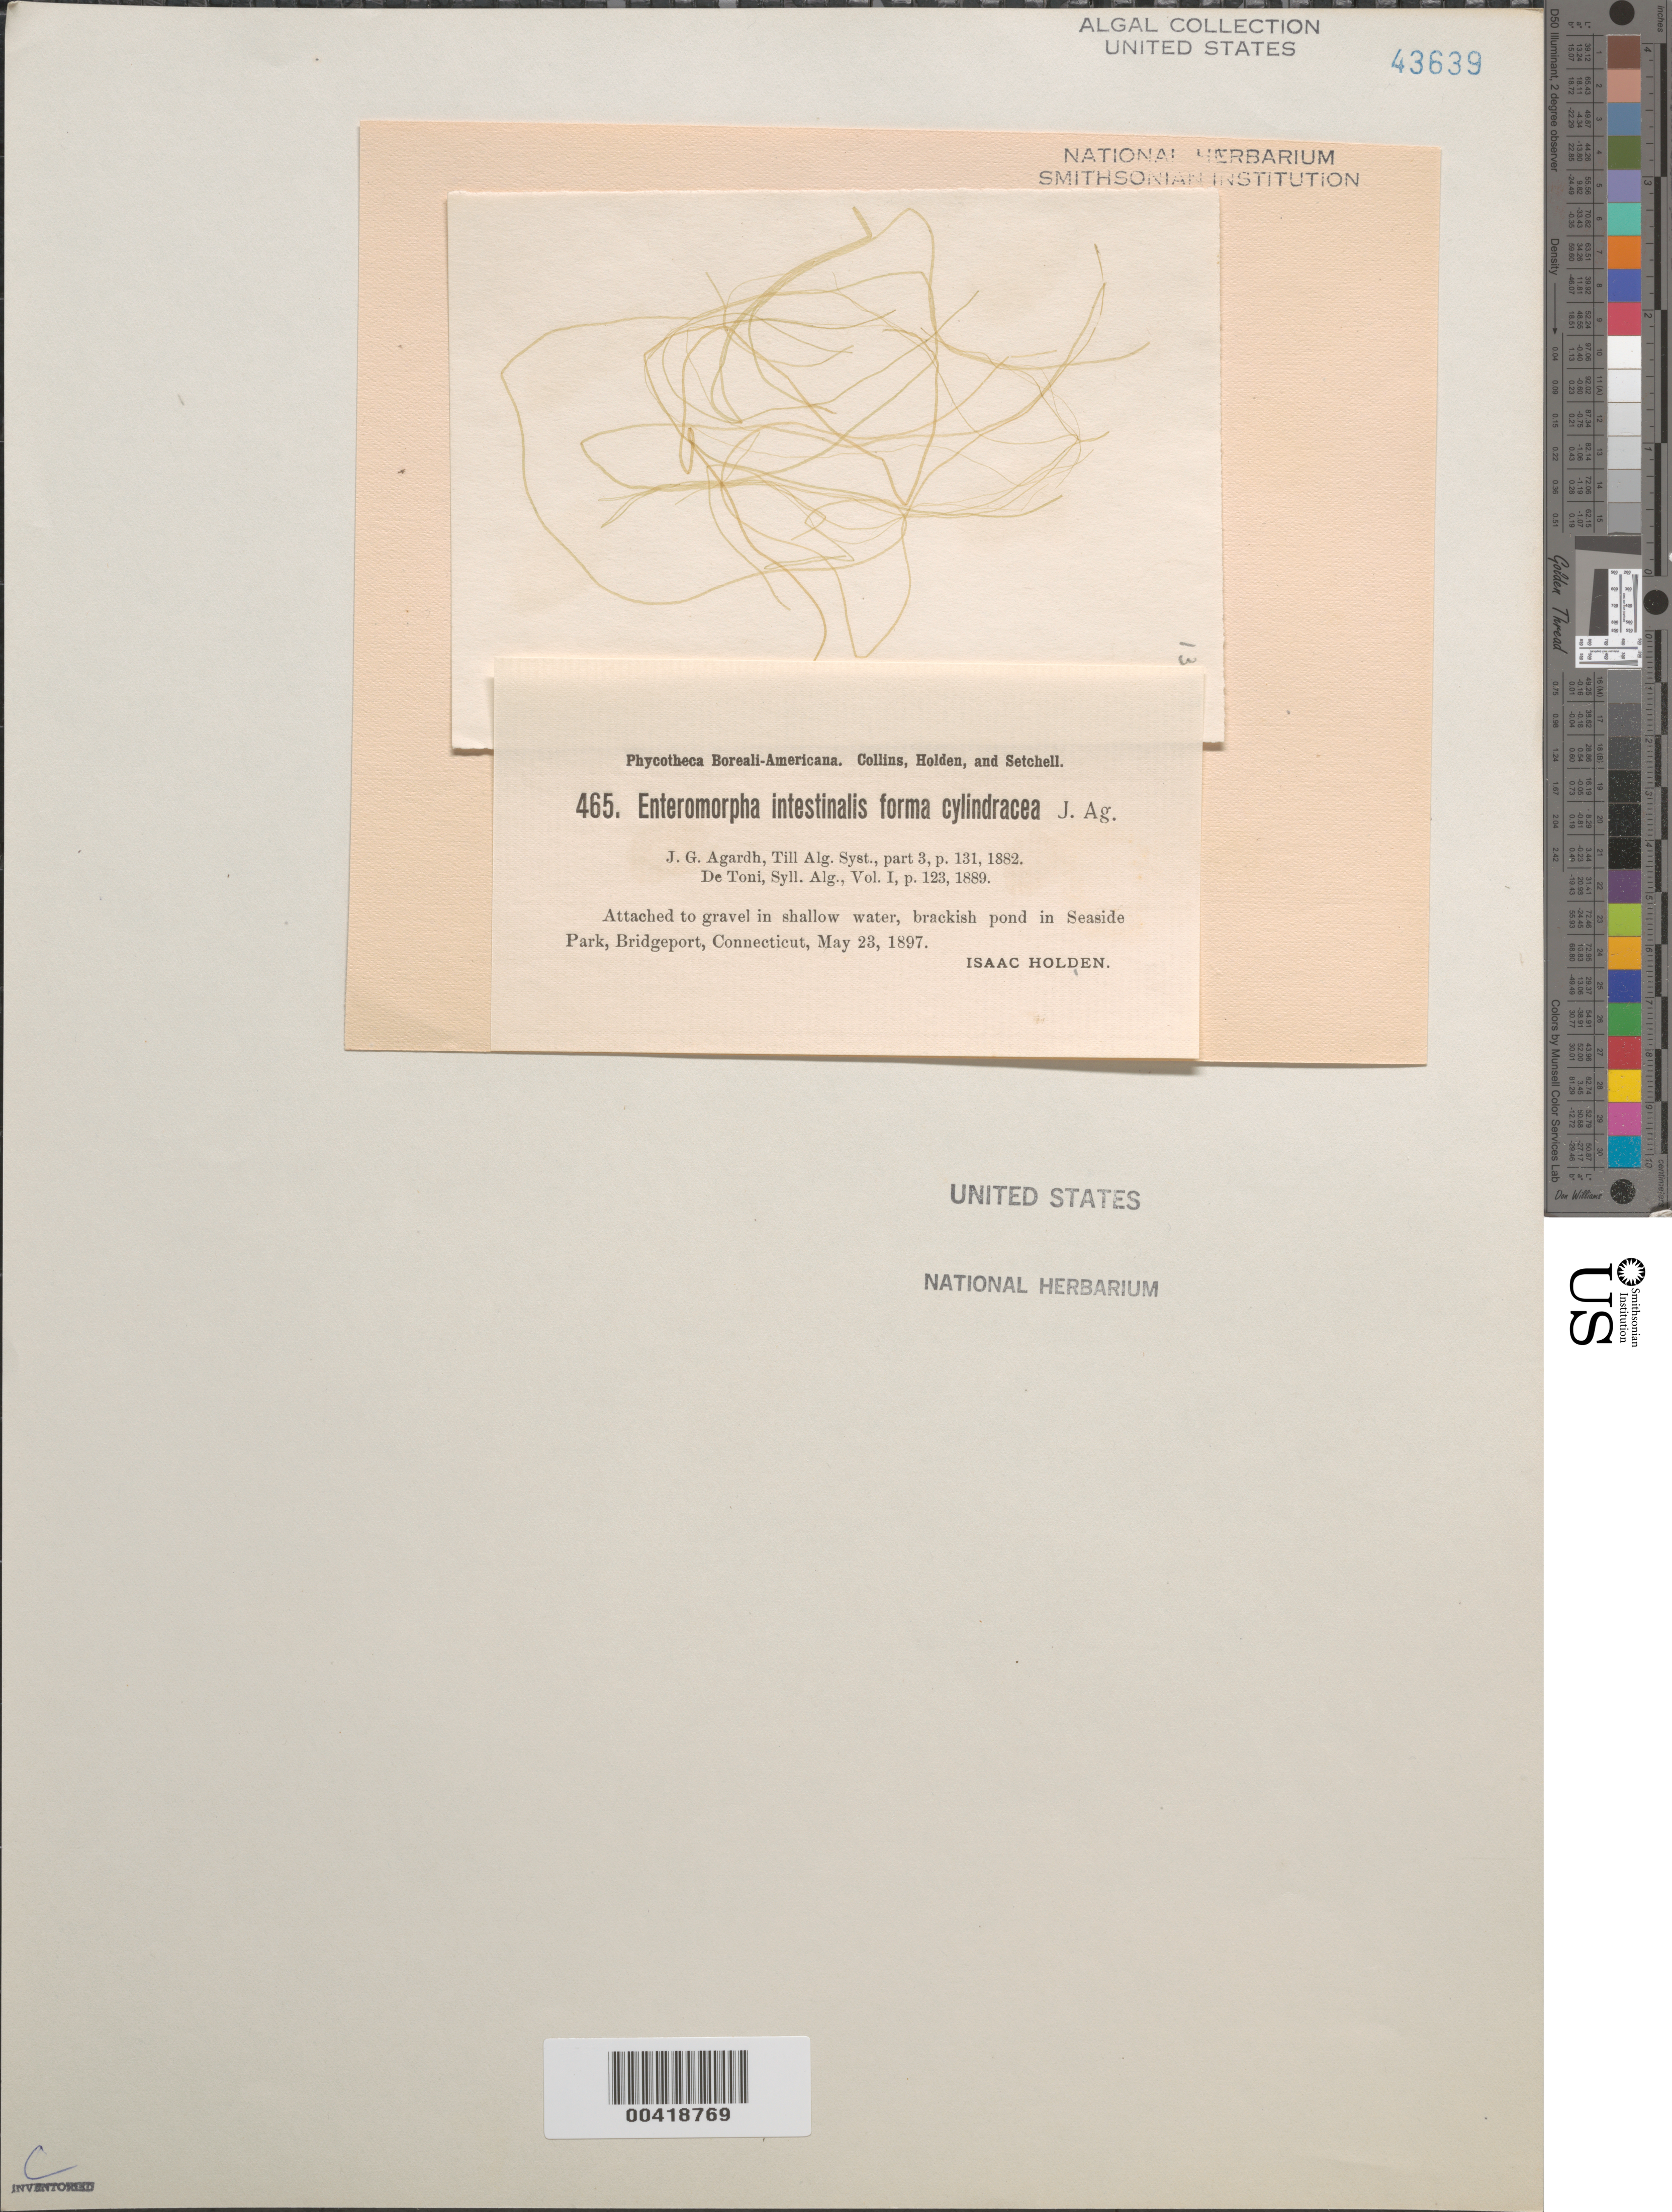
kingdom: Plantae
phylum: Chlorophyta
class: Ulvophyceae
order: Ulvales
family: Ulvaceae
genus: Ulva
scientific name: Ulva intestinalis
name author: L.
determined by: Algae name updating Project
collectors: I. Holden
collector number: PB-A 465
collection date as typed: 23 May 1897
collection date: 1897-05-23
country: United States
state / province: Connecticut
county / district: Fairfield County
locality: Bridgeport, Seaside Park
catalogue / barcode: US 43639